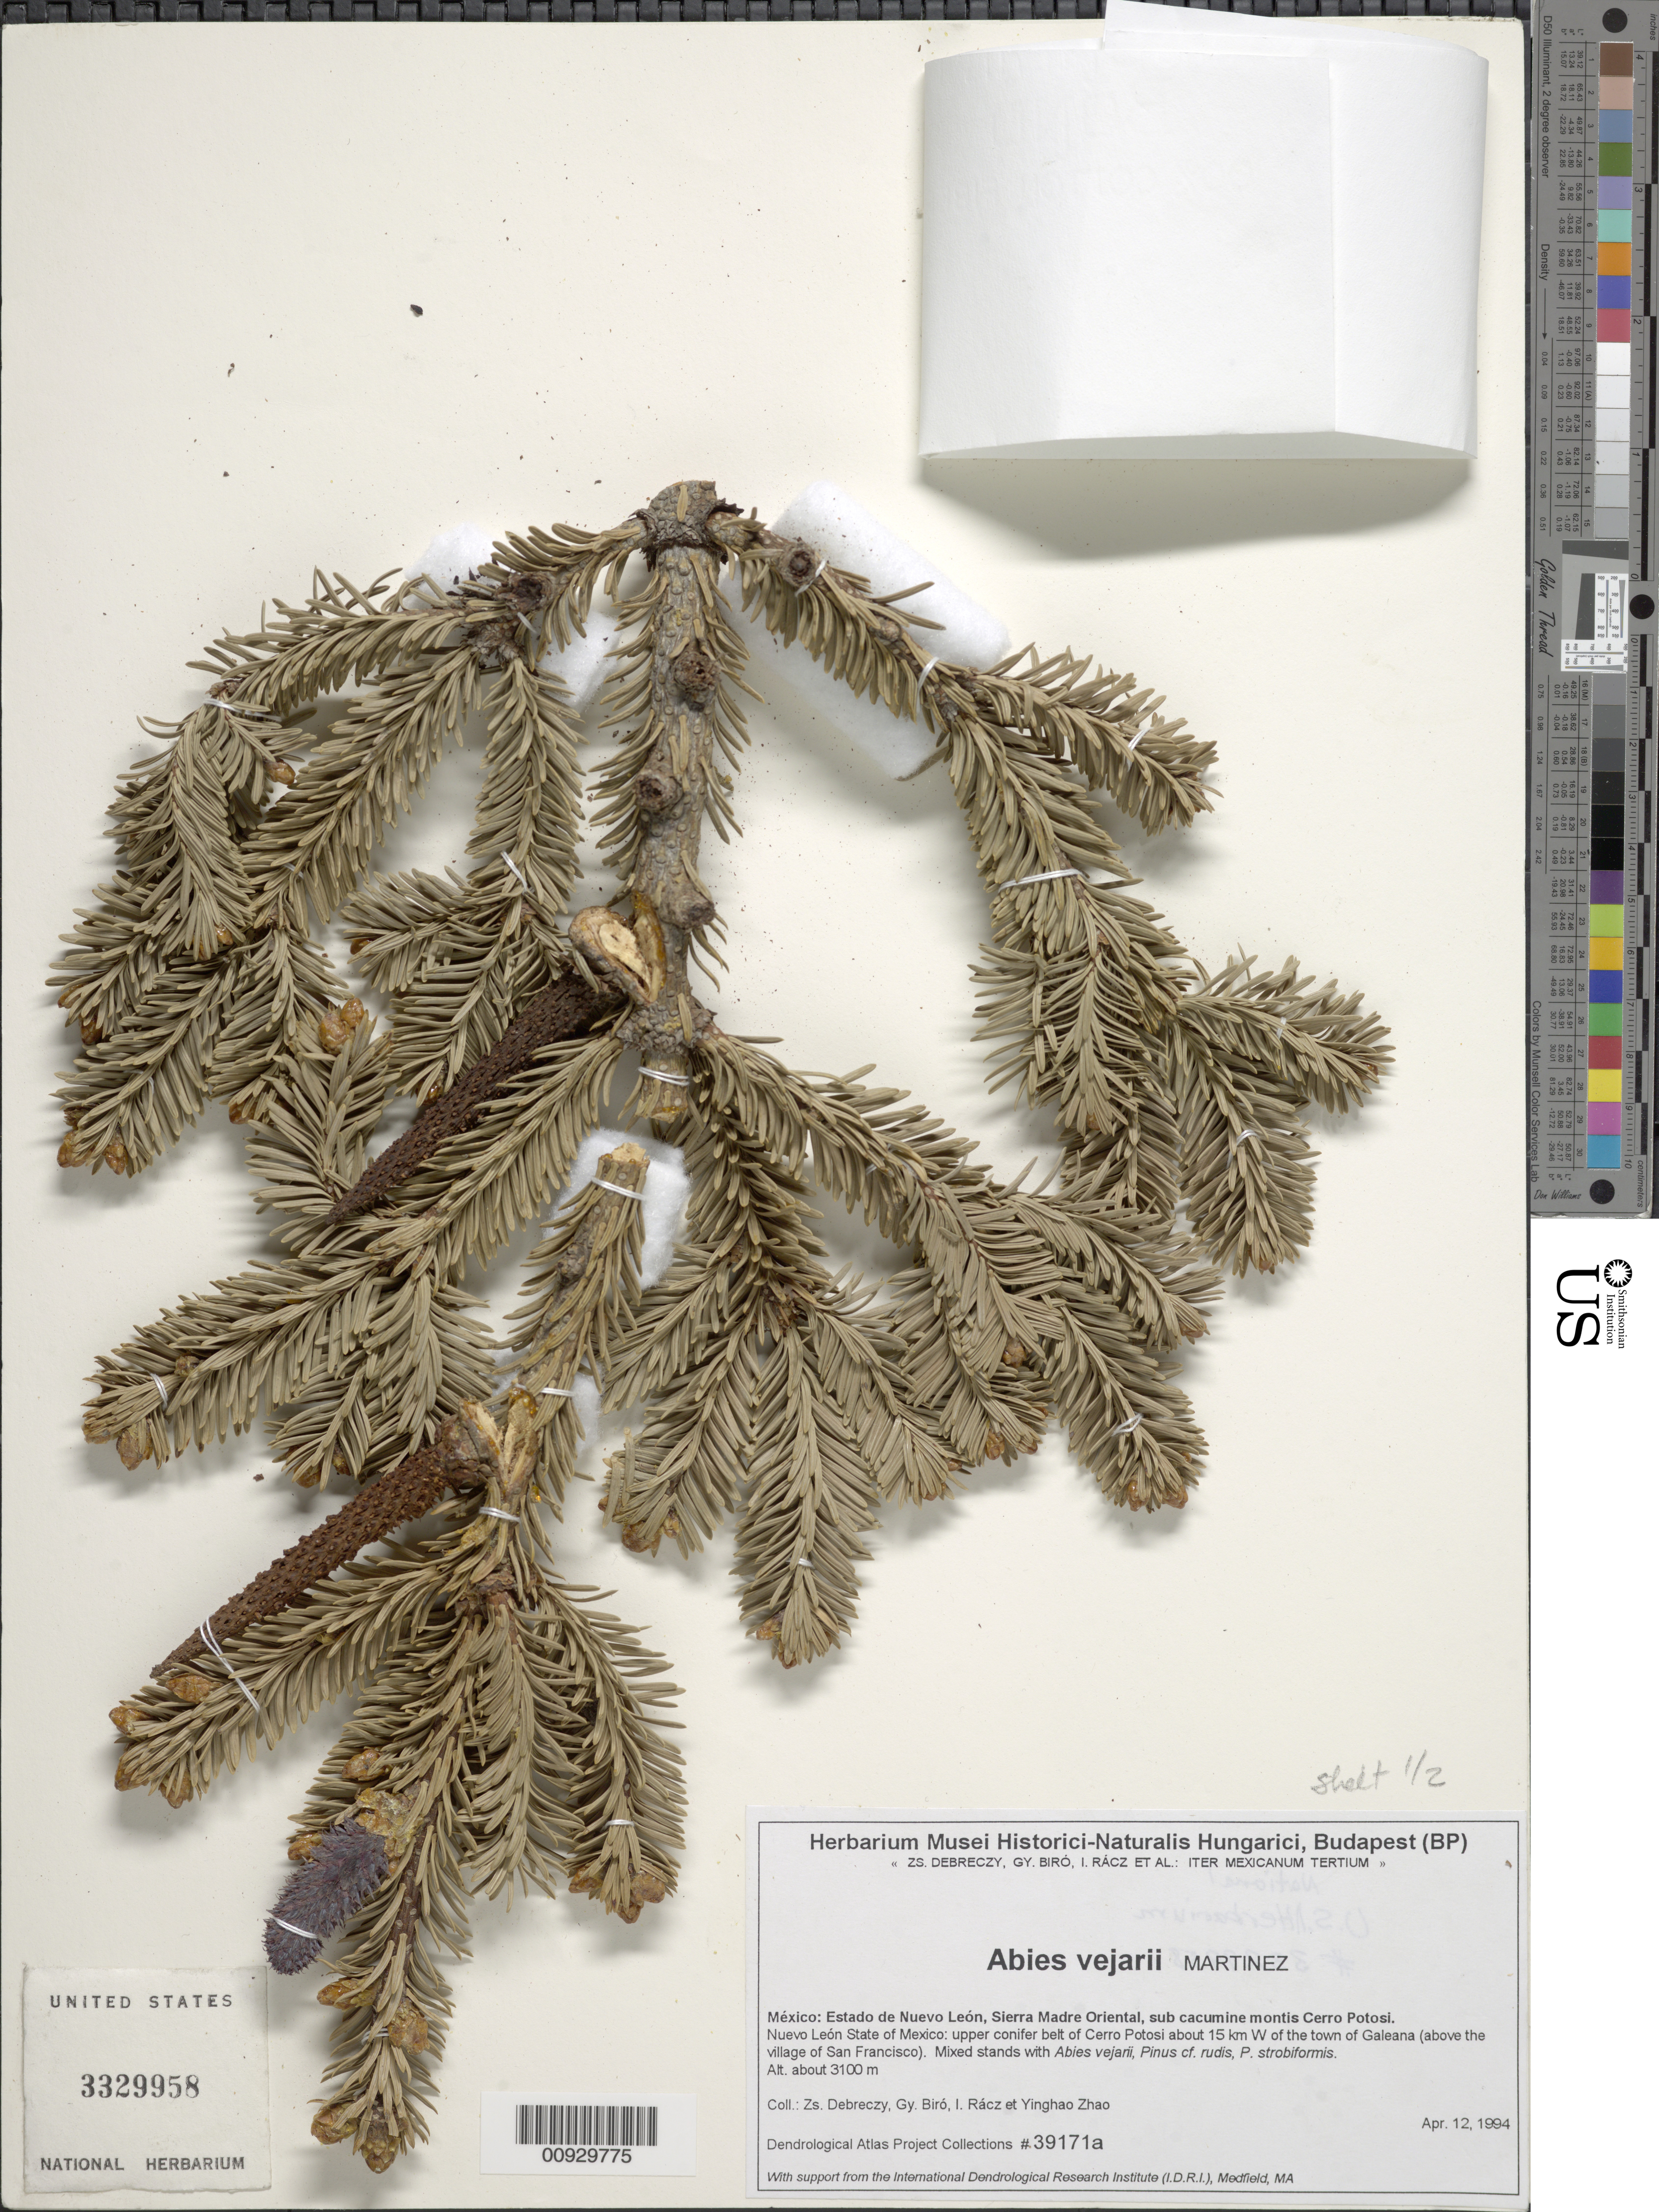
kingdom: Plantae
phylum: Tracheophyta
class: Pinopsida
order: Pinales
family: Pinaceae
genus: Abies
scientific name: Abies vejarii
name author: Martínez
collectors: Z. Debreczy, G. Biro, I. Rácz & Y. Zhao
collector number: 39171 a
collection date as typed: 12 Apr 1994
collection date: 1994-04-12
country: Mexico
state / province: Nuevo León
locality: Upper conifer belt of Cerro Potosí about 15 km W of the town of Galeana (above village of San Francisco). Sierra Madre Oriental.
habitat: Mixed stands with Abies vejarii, Pinus cf. rudis, P. strobiformis.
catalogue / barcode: US 3329958